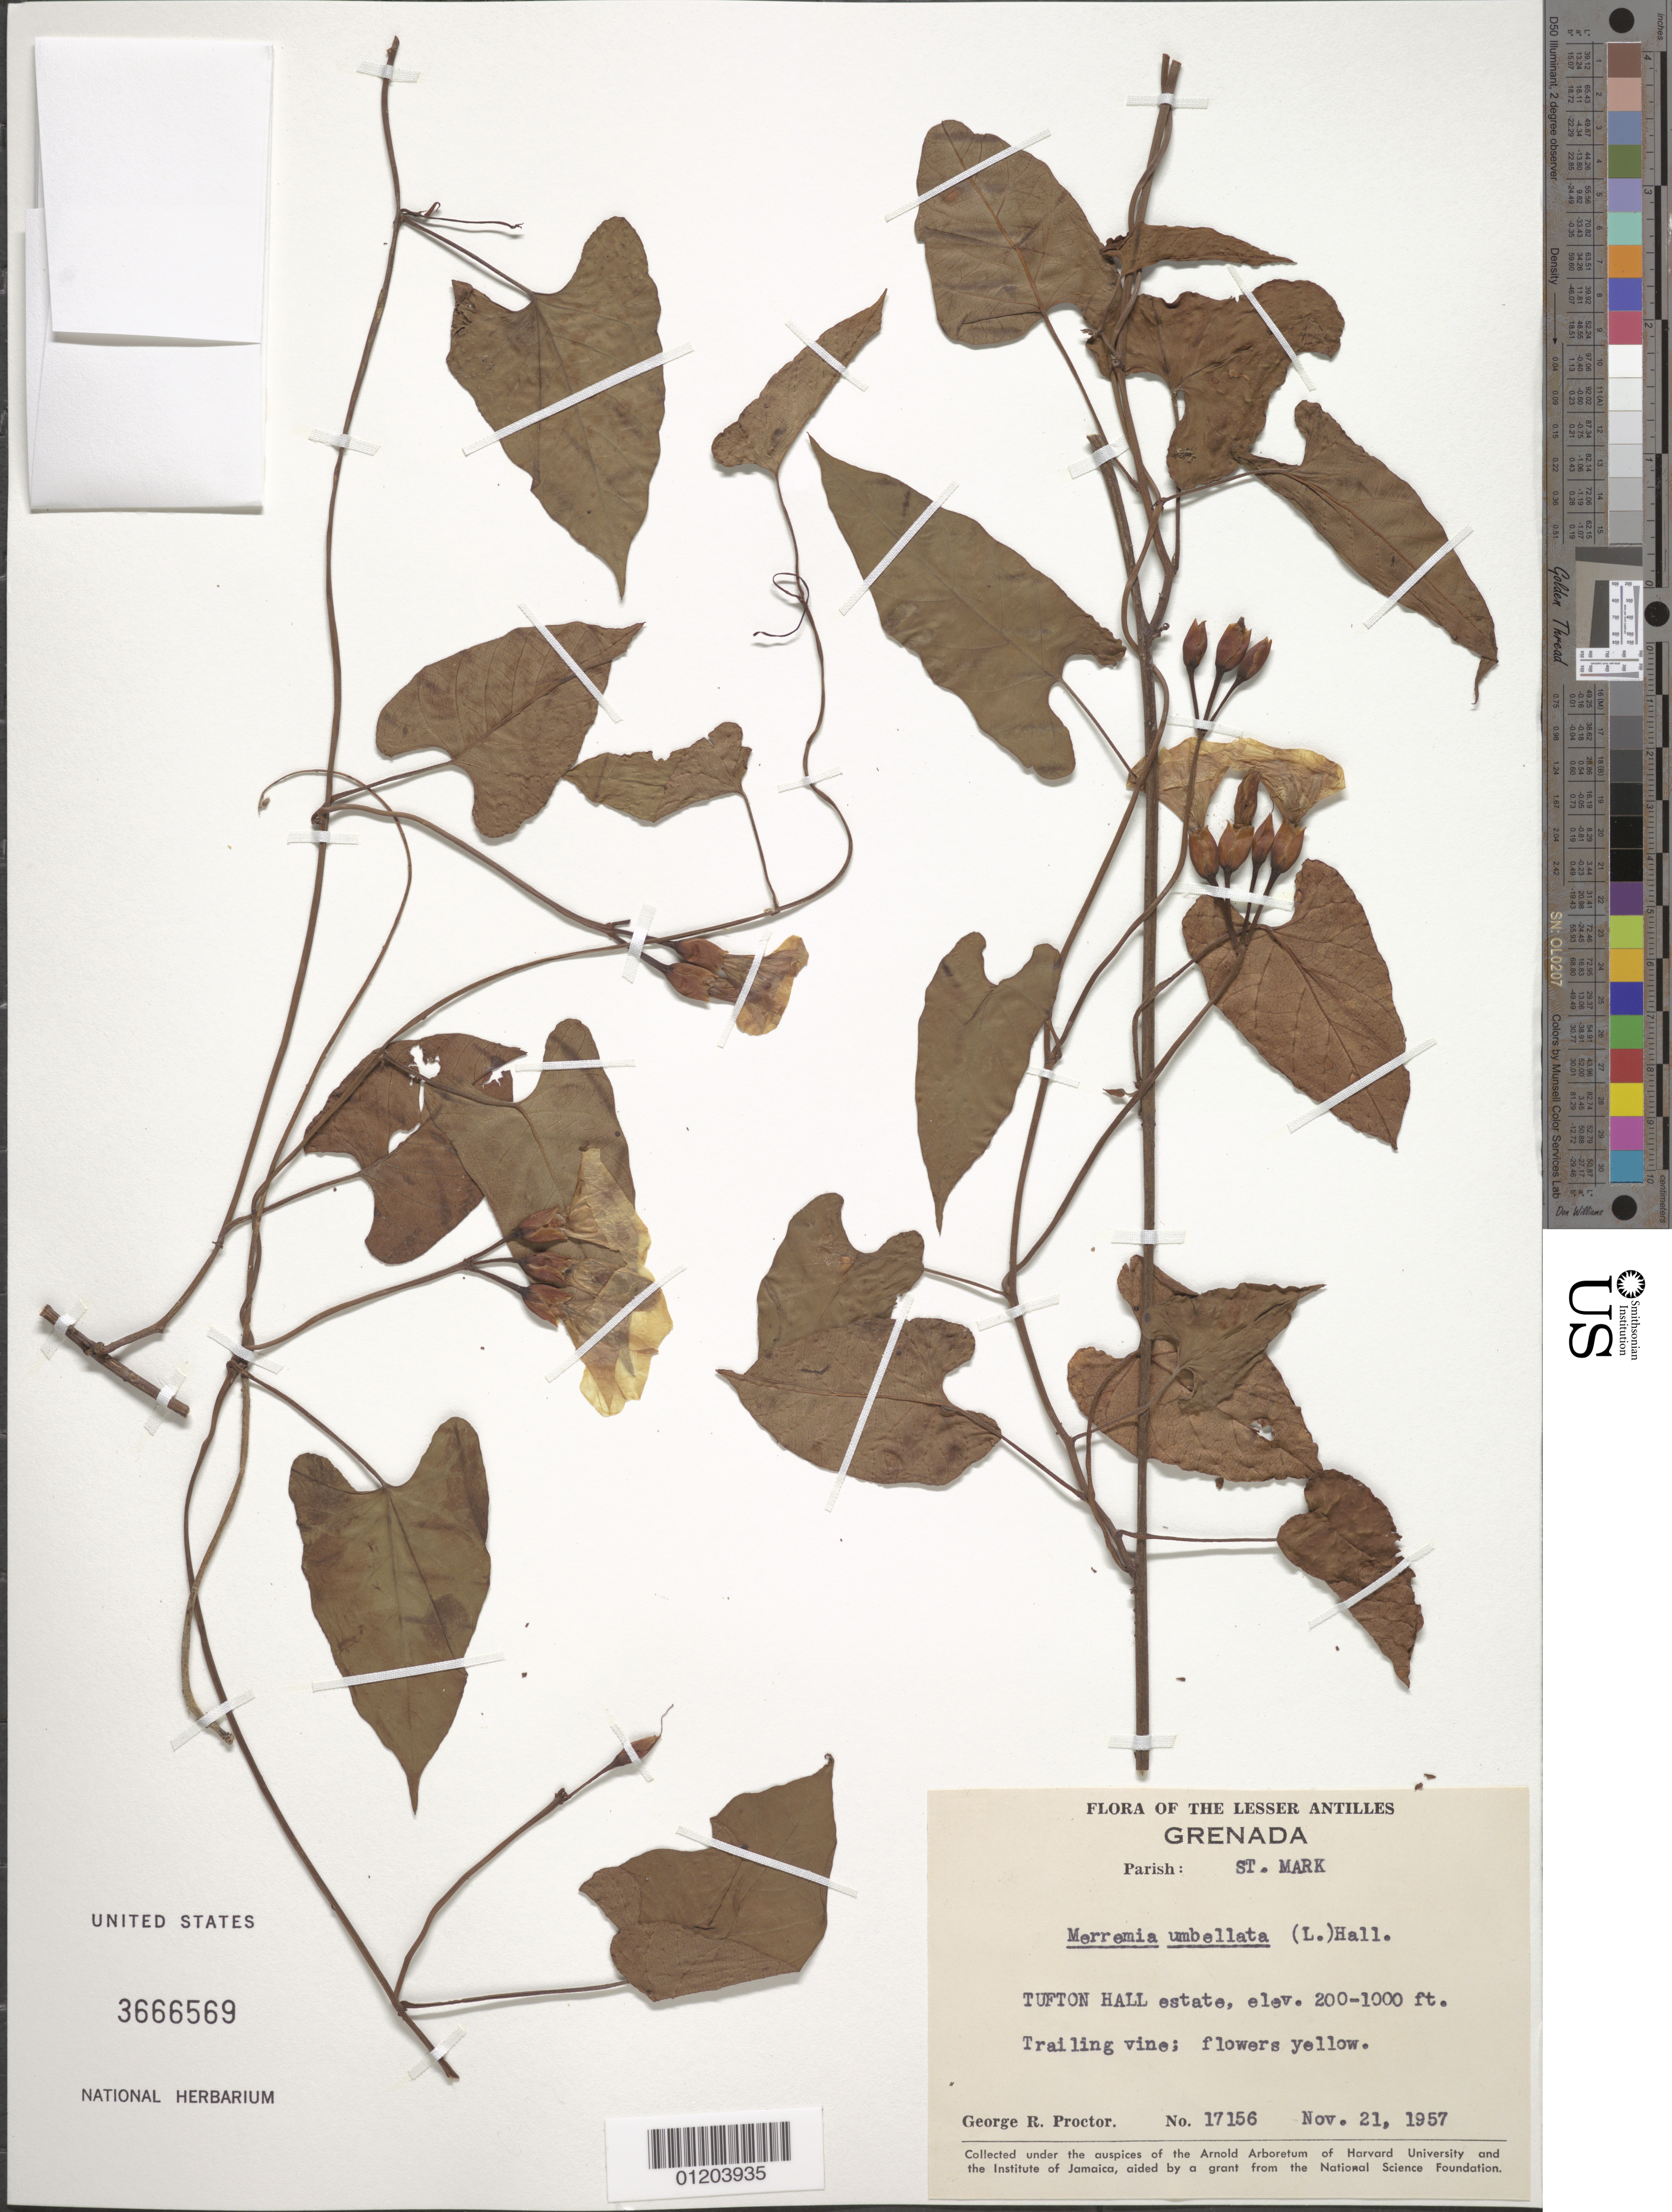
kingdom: Plantae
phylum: Tracheophyta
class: Magnoliopsida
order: Solanales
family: Convolvulaceae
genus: Camonea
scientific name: Camonea umbellata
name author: (L.) A. R. Simões & Staples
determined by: Strong, Mark T., (BOT), Smithsonian Institution - National Museum of Natural History (UNITED STATES)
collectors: G. R. Proctor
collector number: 17156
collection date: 1957-11-21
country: Grenada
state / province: Saint Mark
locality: Tufton Hall Estate.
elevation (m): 61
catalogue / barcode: US 3666569